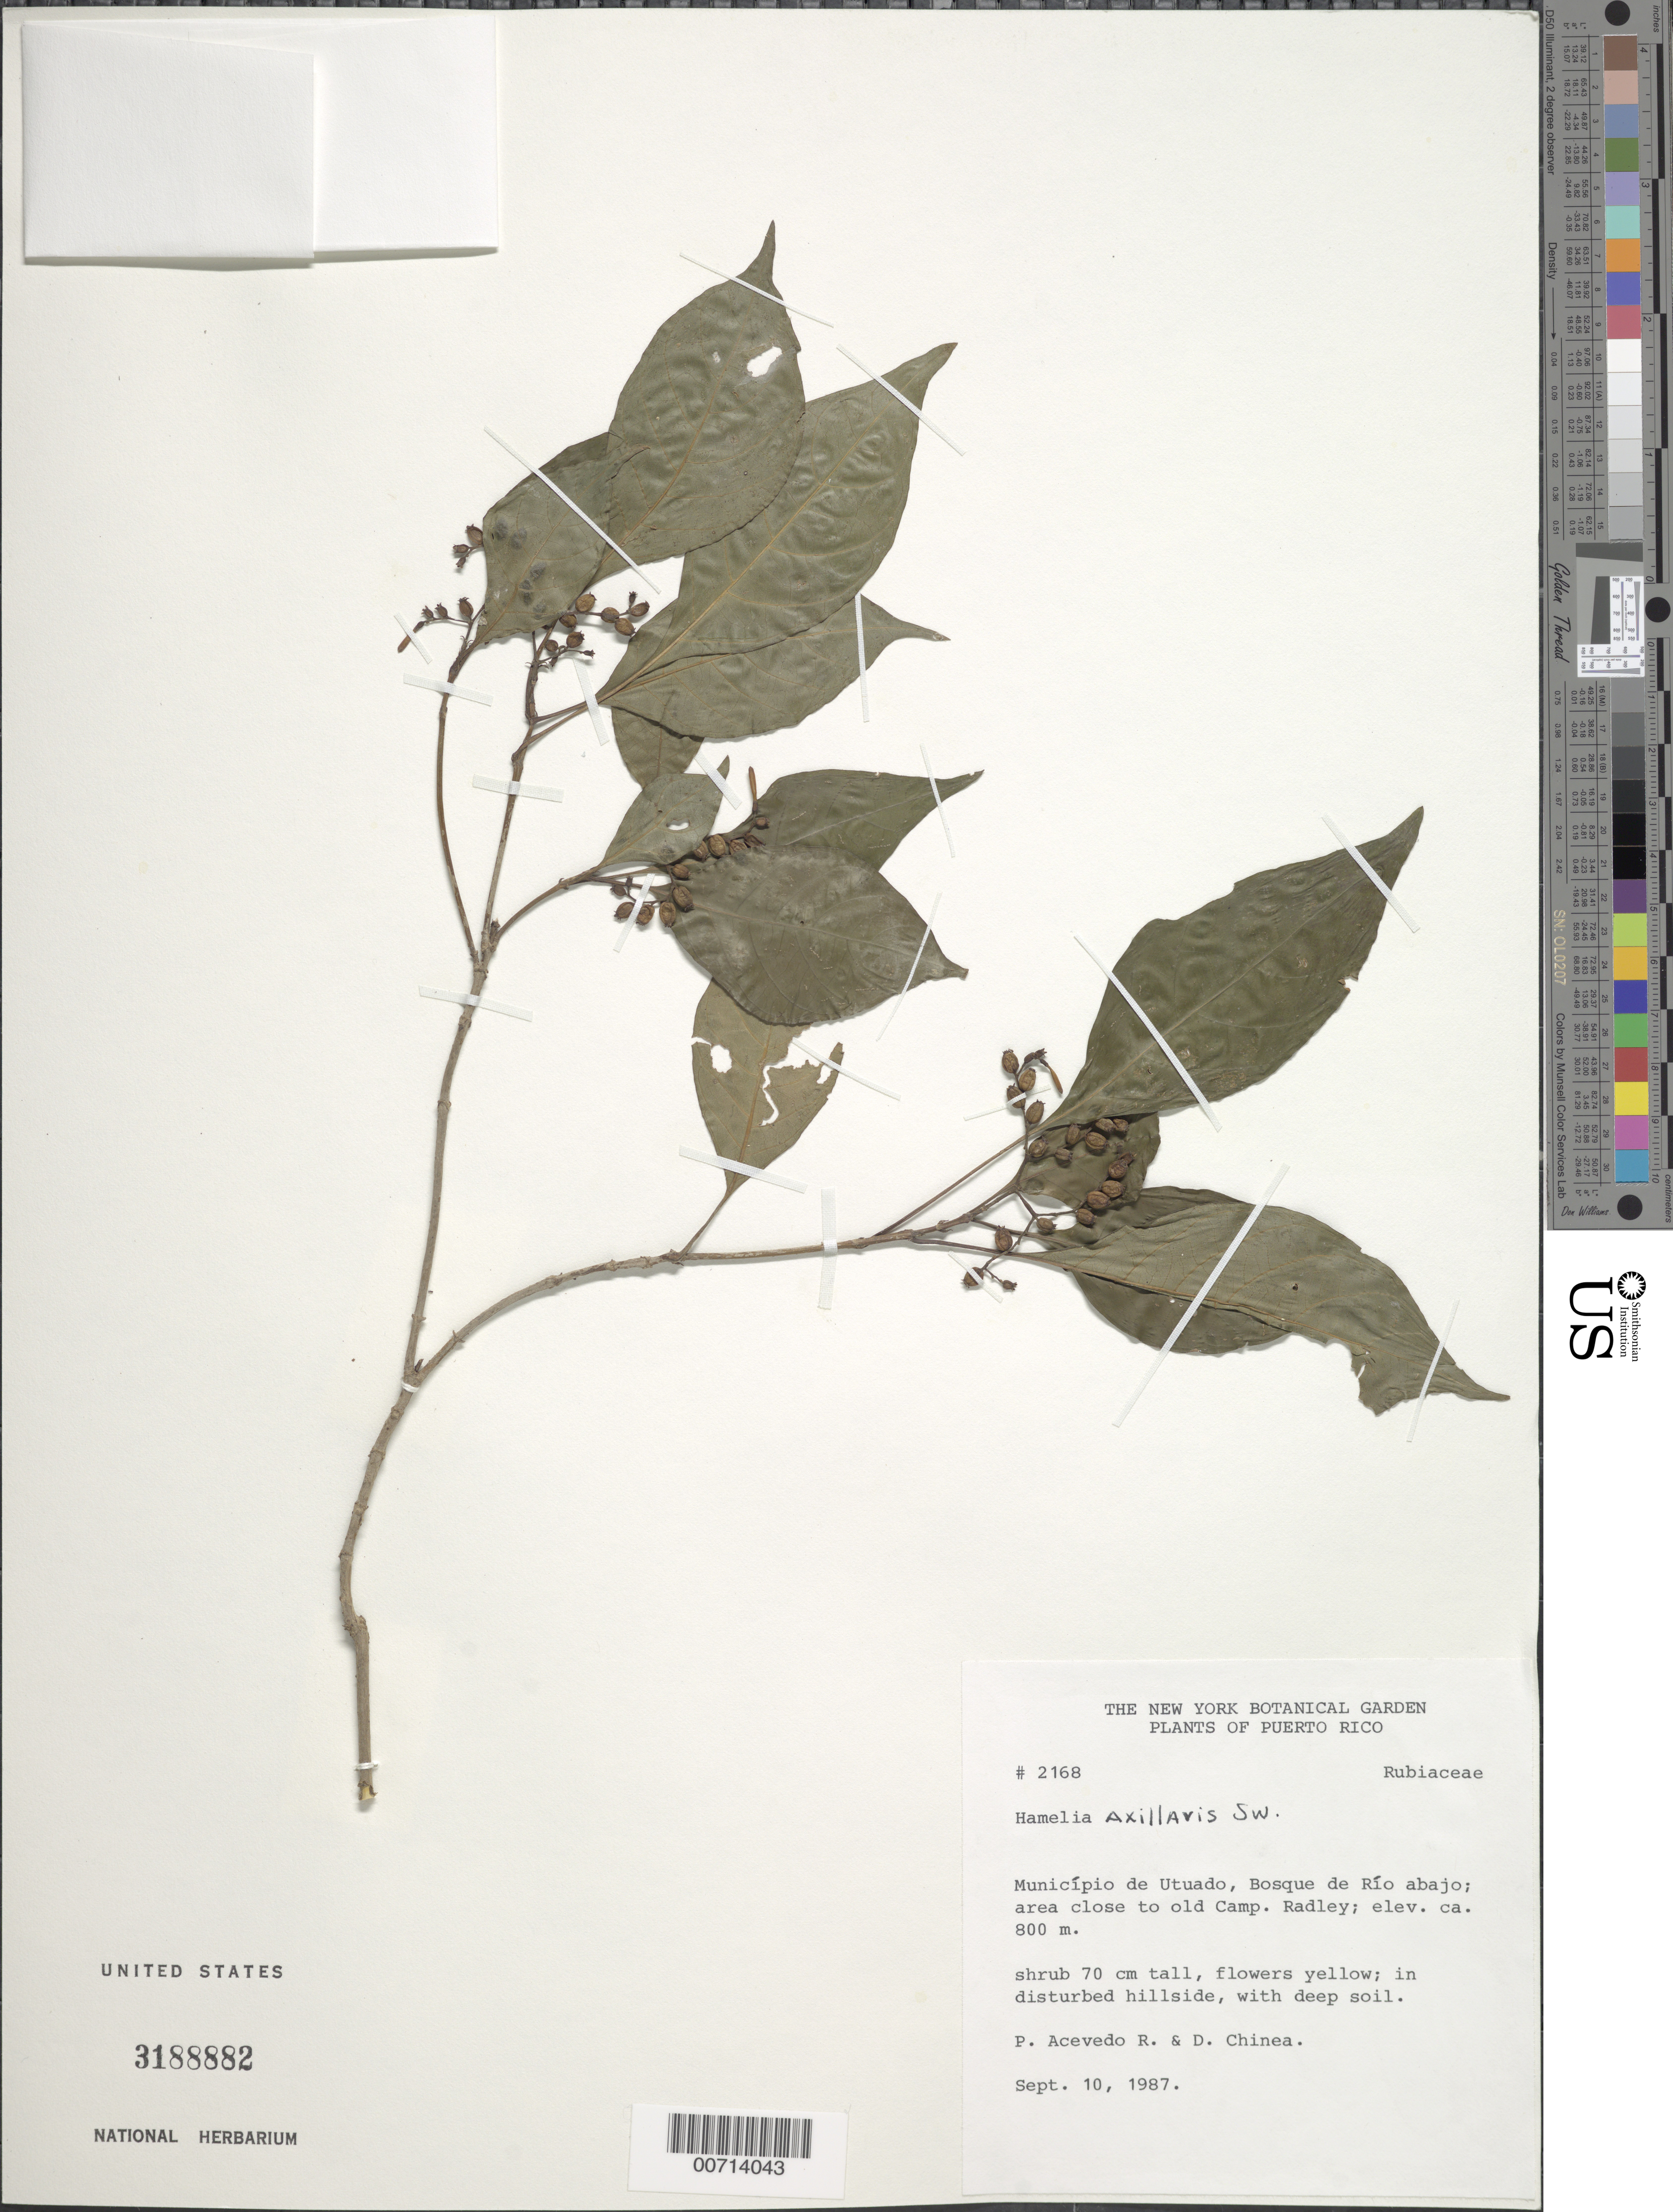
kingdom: Plantae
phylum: Tracheophyta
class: Magnoliopsida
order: Gentianales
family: Rubiaceae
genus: Hamelia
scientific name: Hamelia axillaris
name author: Sw.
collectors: P. Acevedo-Rodr. & D. Chinea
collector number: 2168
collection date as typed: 10 Sep 1987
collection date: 1987-09-10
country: Puerto Rico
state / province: Arecibo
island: Puerto Rico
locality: Arecibo; Bosque de Río Abajo, Camp Radley.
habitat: Area adjacent to camp.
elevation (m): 300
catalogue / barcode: US 3188882